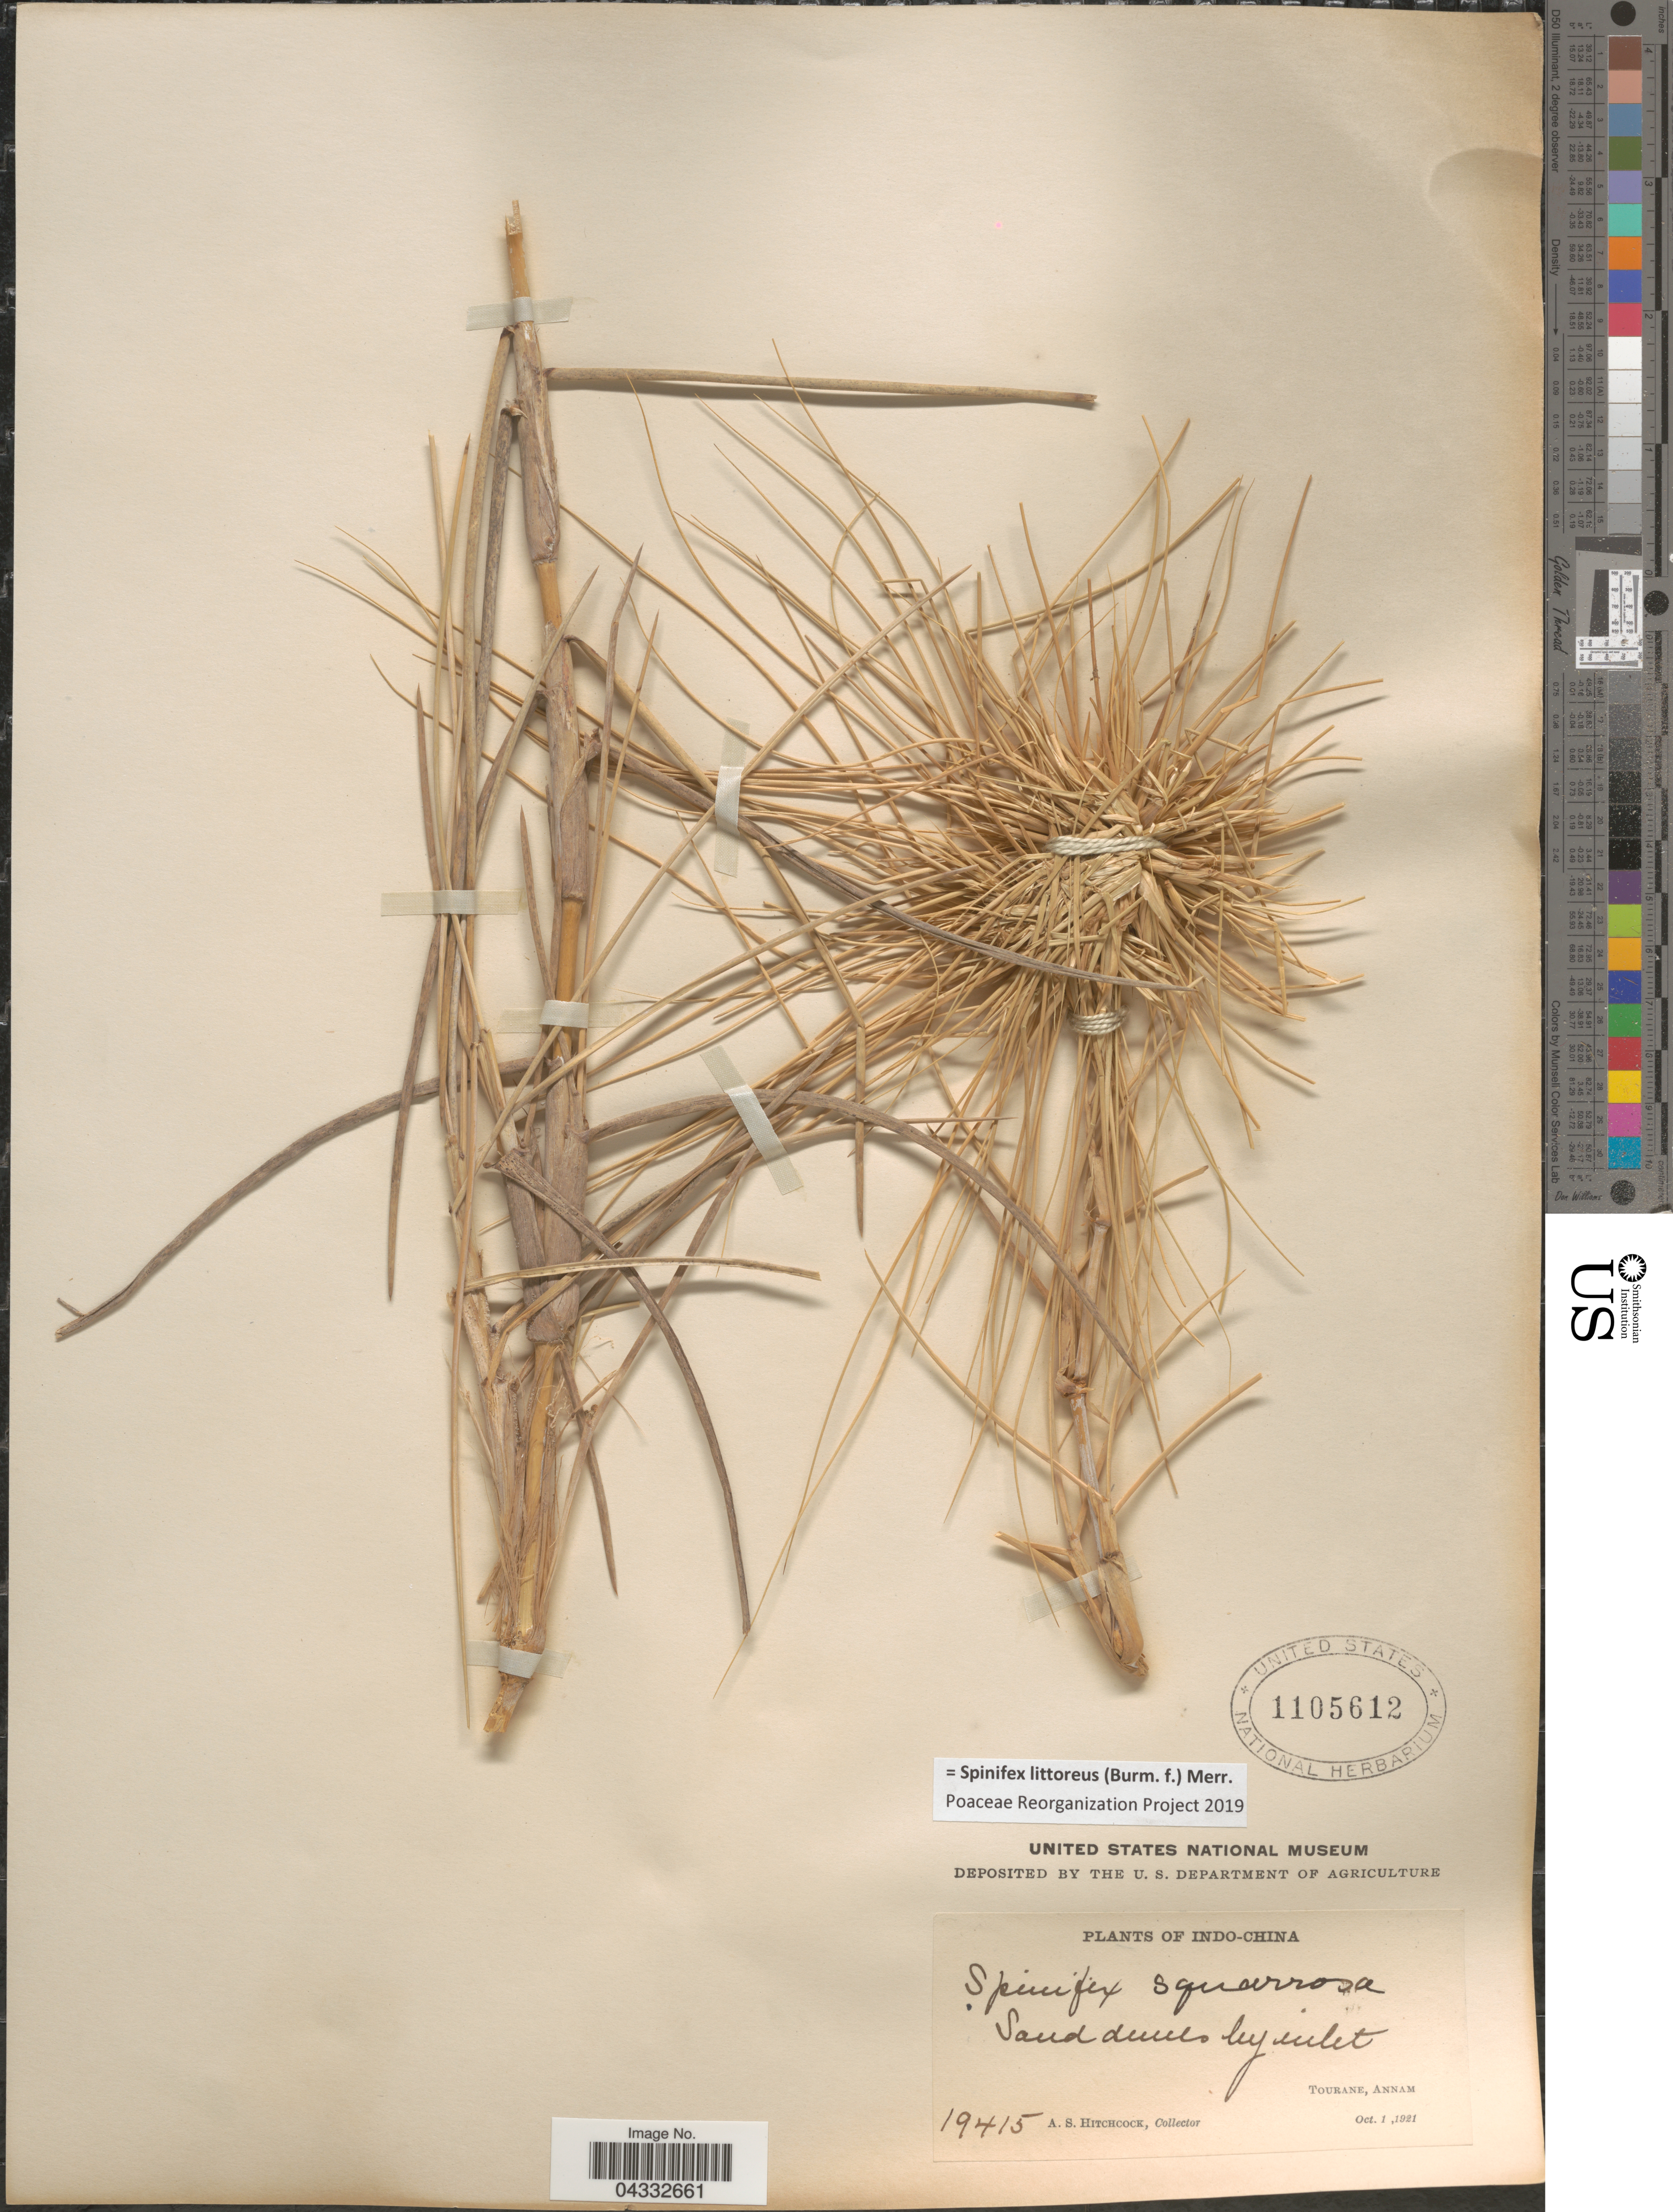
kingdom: Plantae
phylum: Tracheophyta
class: Liliopsida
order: Poales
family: Poaceae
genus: Spinifex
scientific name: Spinifex littoreus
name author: (Burm. f.) Merr.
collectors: A. S. Hitchcock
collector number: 19415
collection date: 1921-10-01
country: Vietnam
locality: Tourane, Annam.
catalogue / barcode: US 1105612